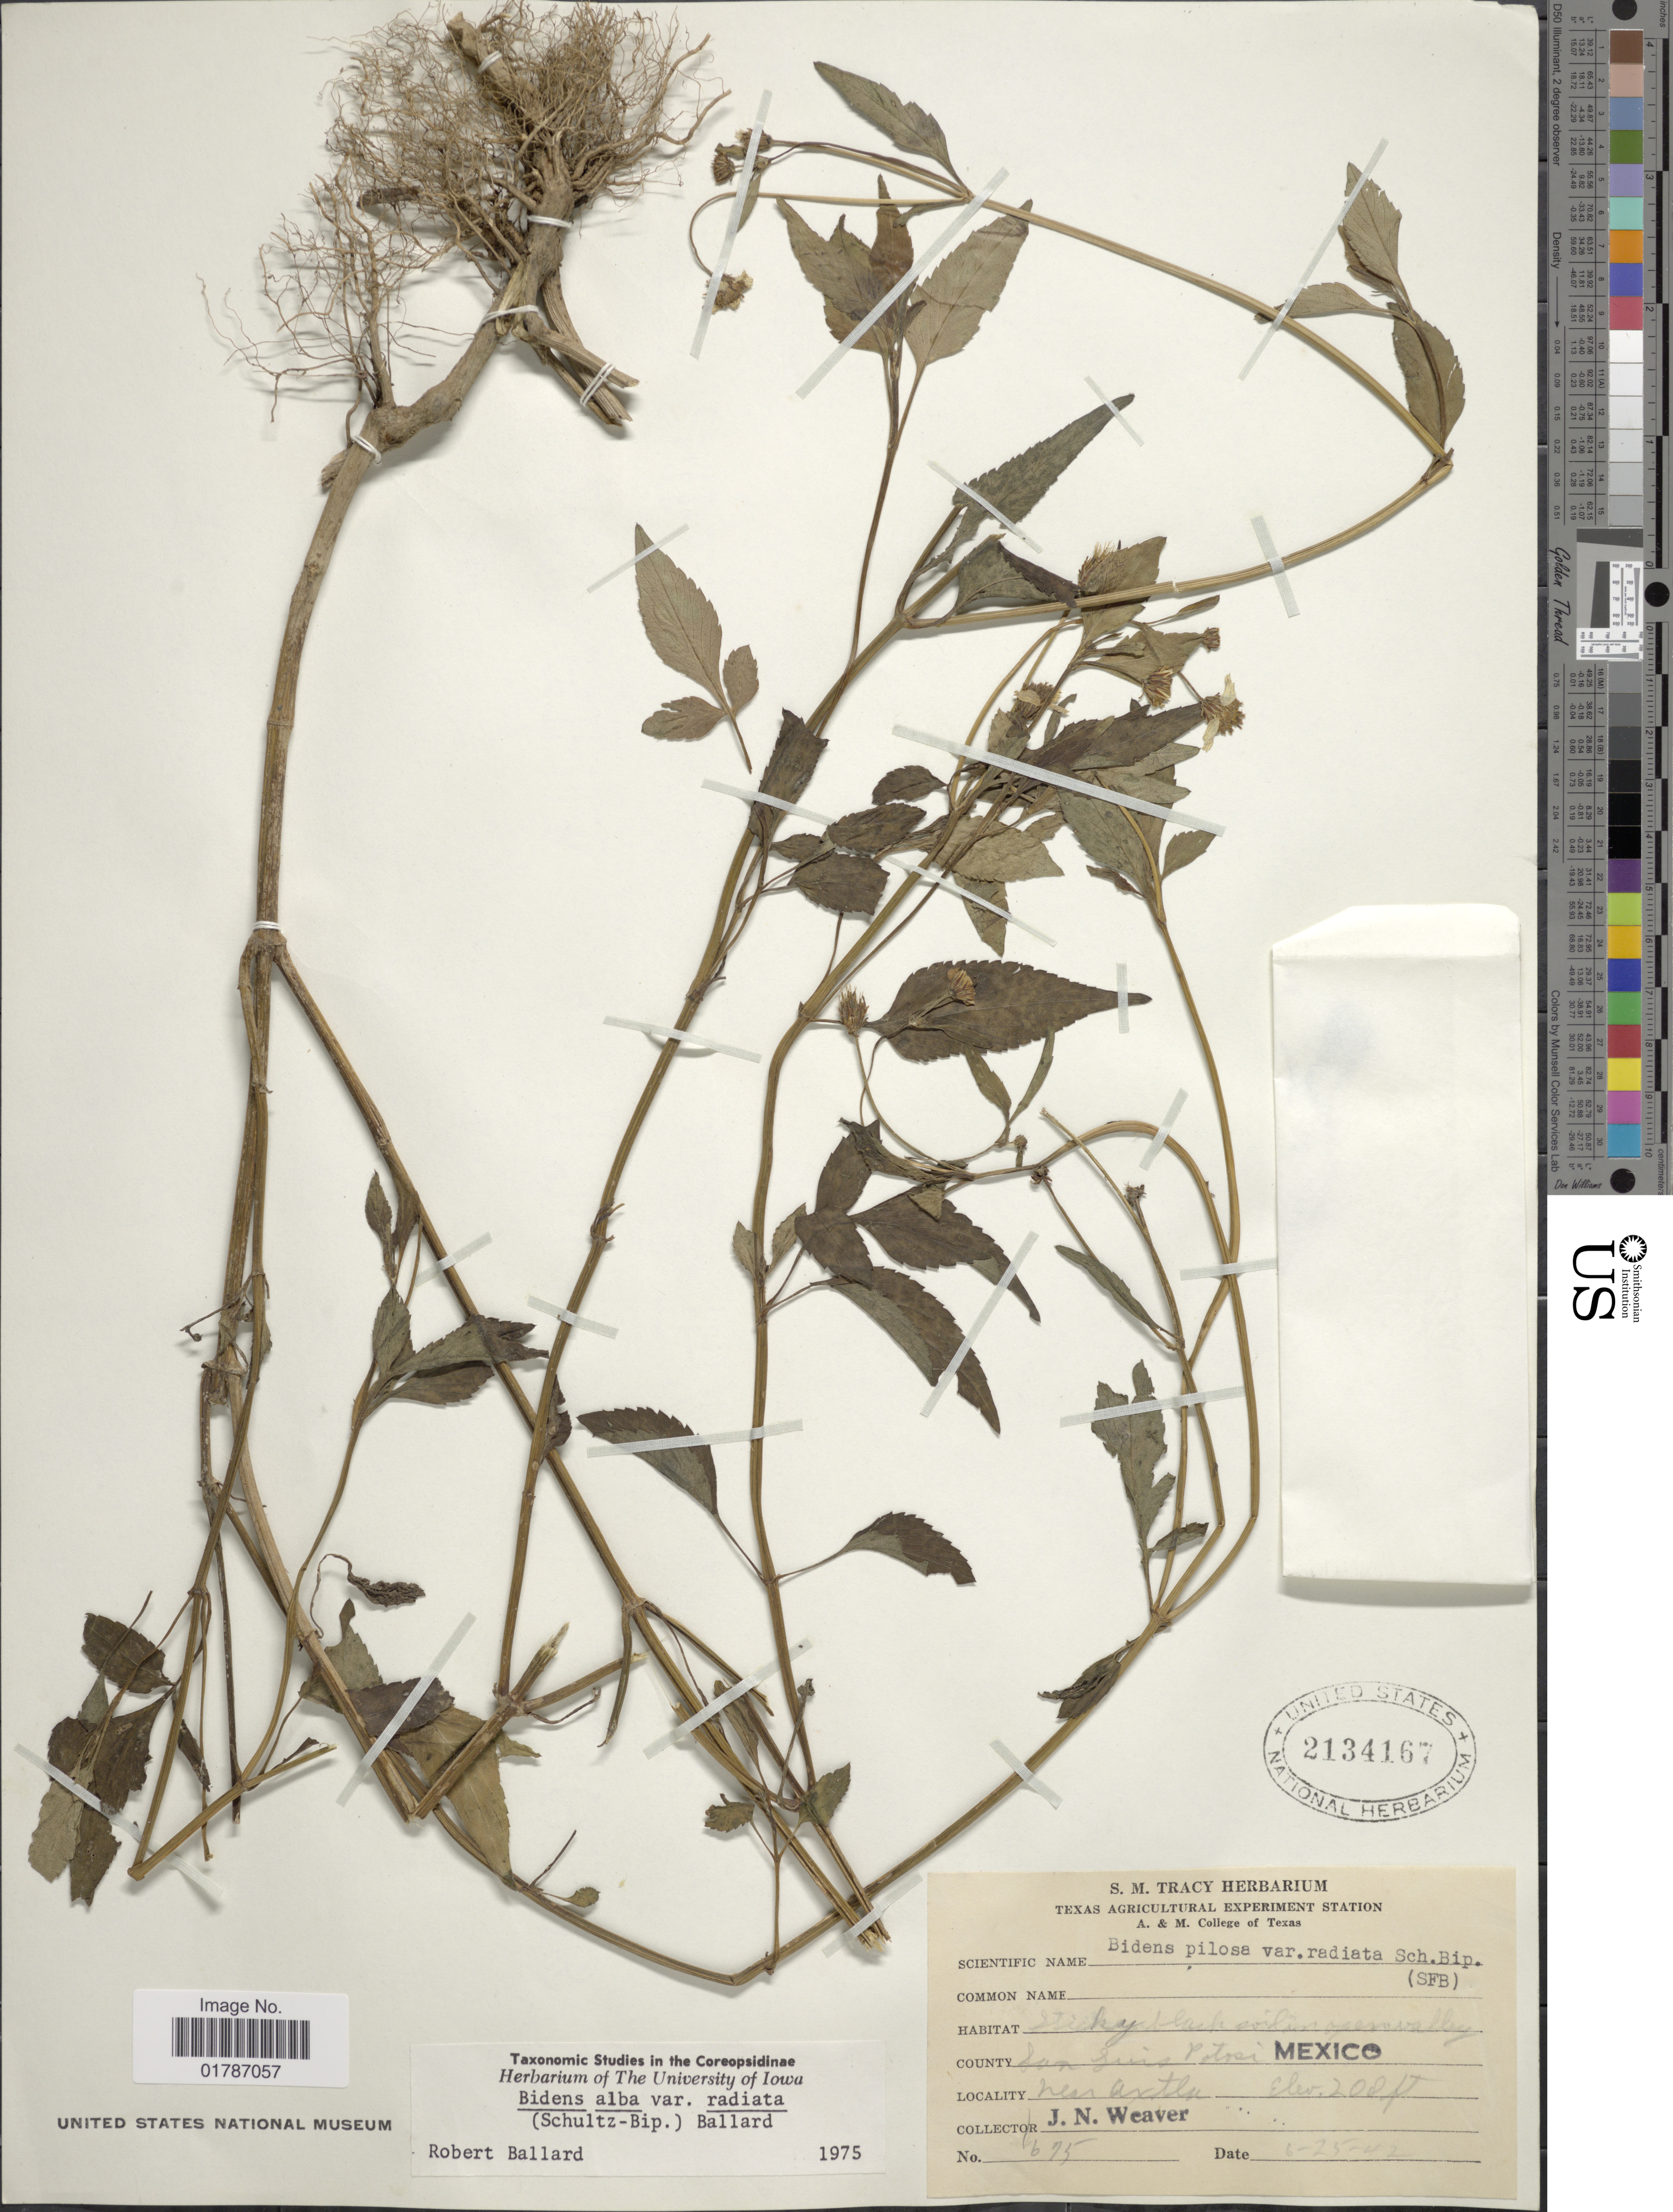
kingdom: Plantae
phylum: Tracheophyta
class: Magnoliopsida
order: Asterales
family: Asteraceae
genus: Bidens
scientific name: Bidens alba var. radiata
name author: (Sch. Bip.) R.E. Ballard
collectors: J. N. Weaver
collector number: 675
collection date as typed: Transcribed d/m/y: 25/6/42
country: Mexico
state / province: San Luis Potosí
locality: County San Luis Potosi, Mexico, Near Axtla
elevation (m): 63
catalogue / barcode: US 2134167